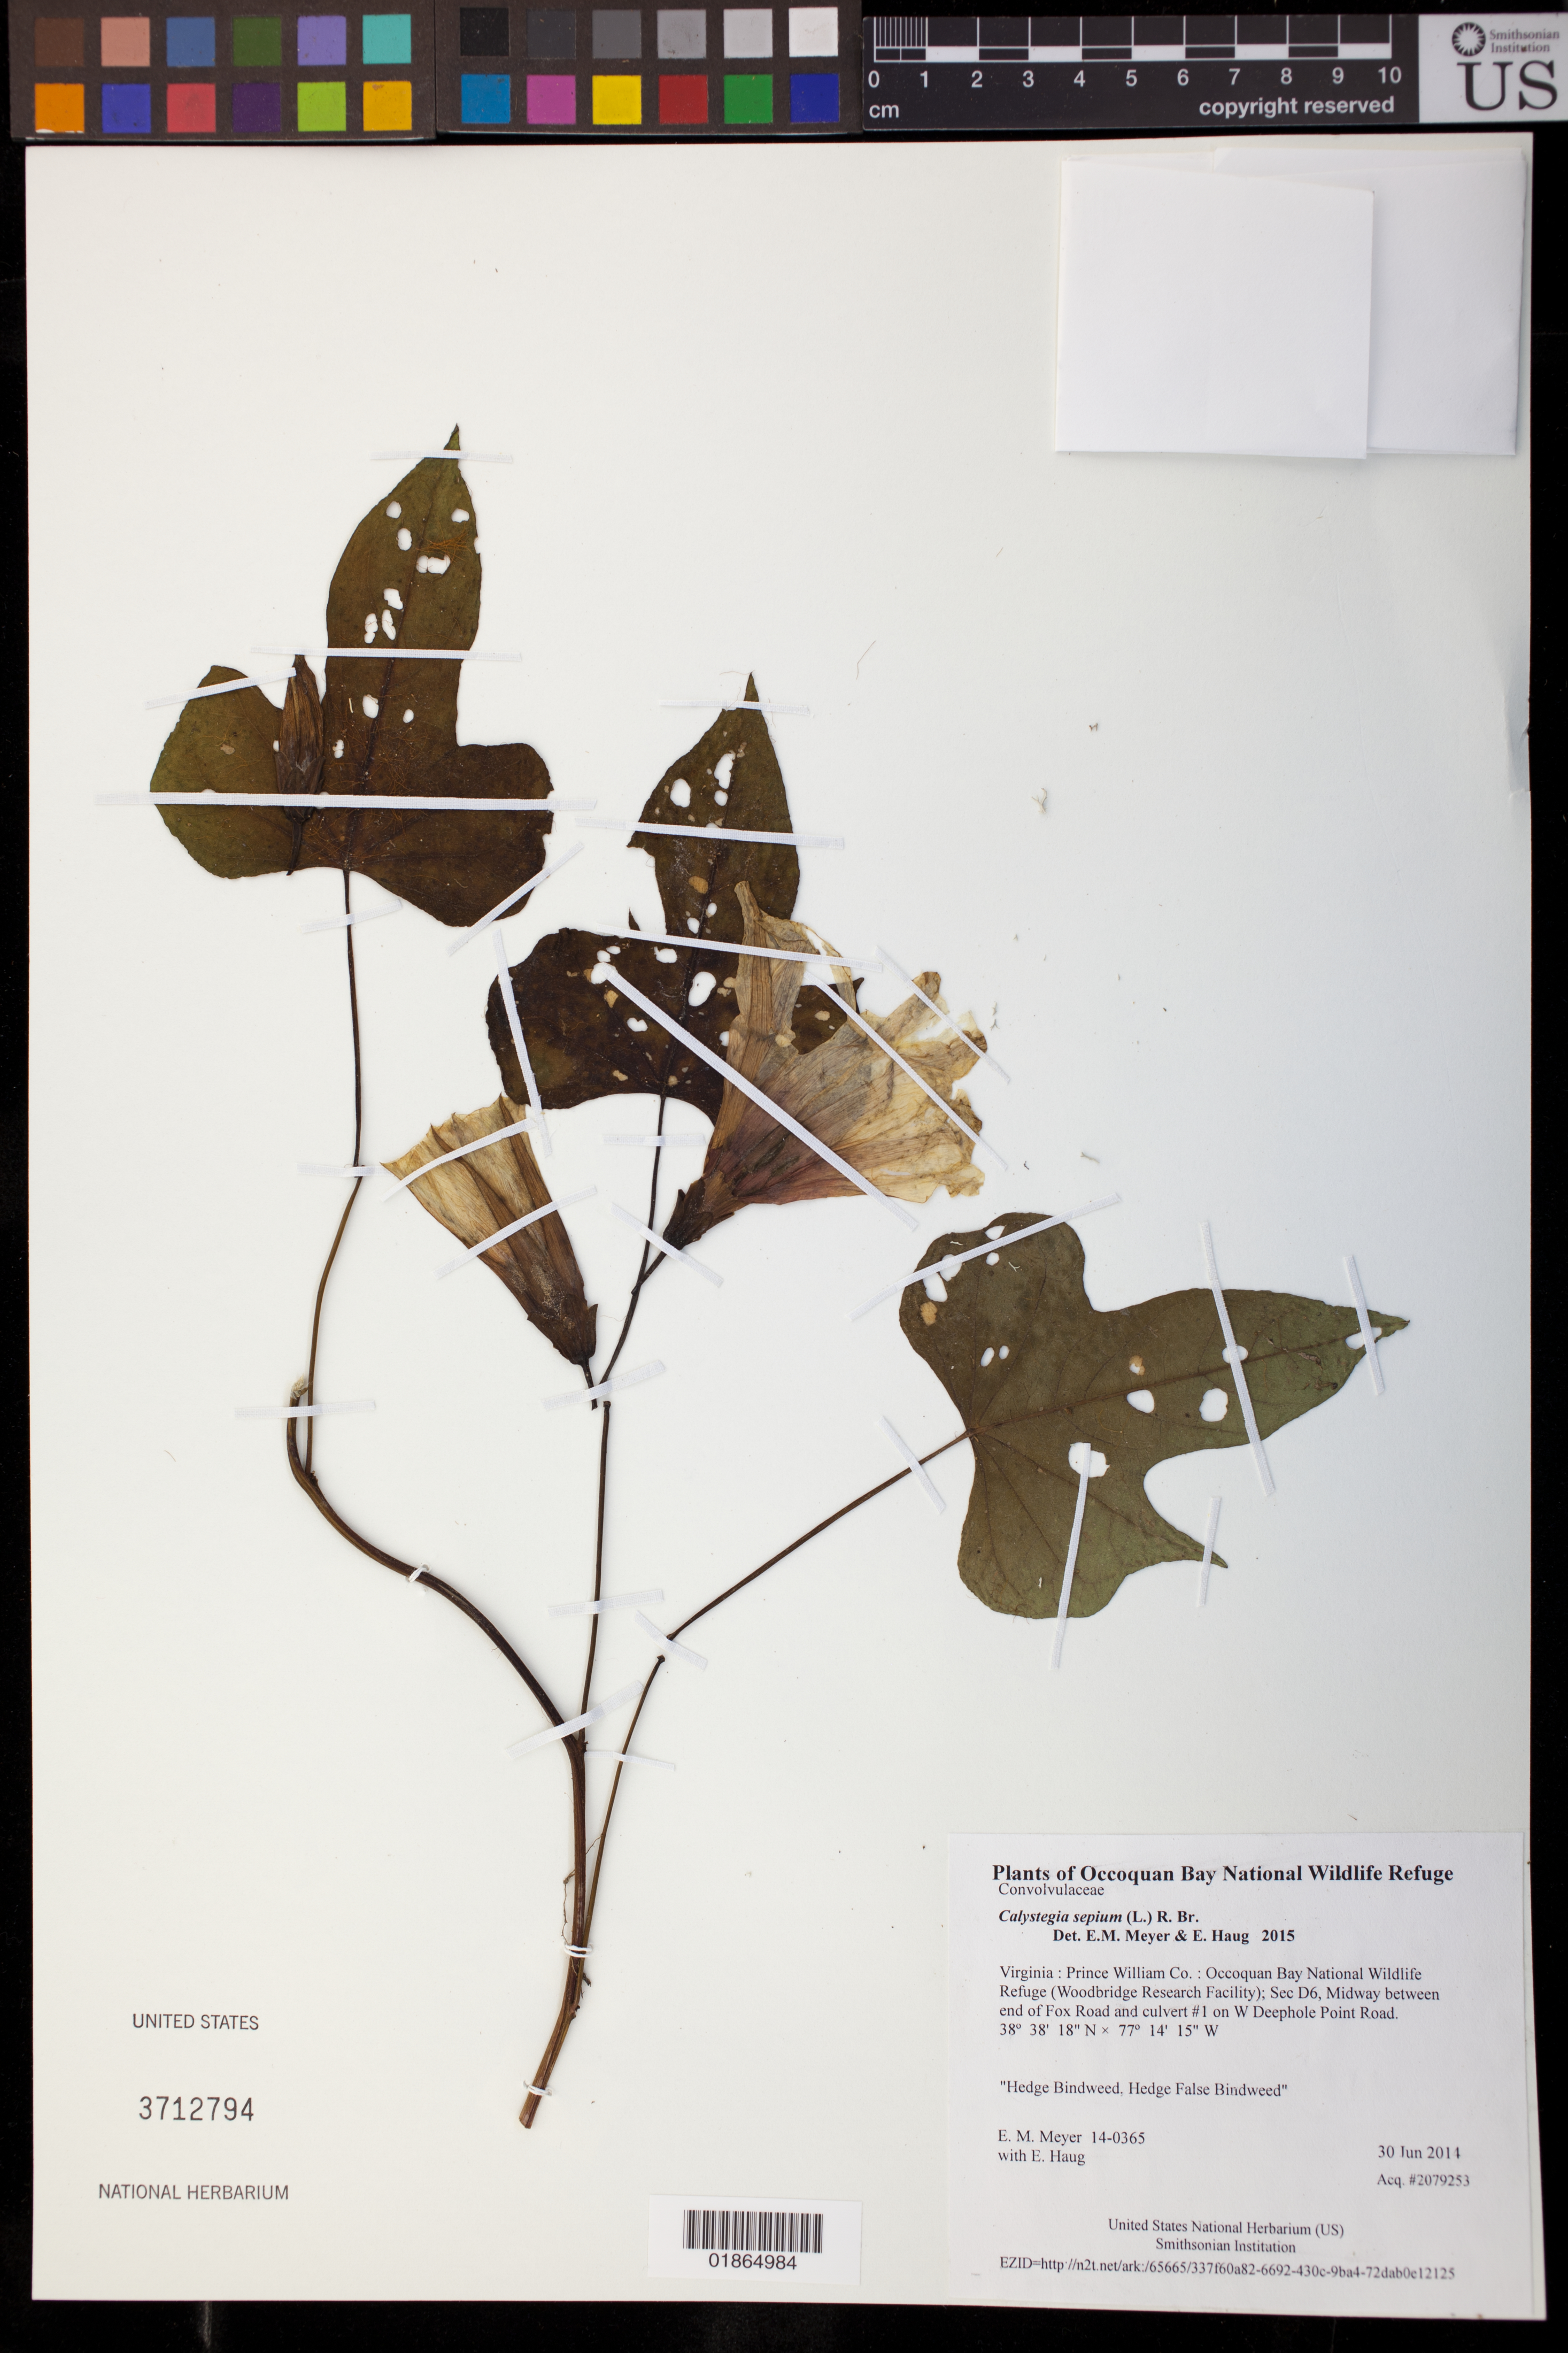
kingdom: Plantae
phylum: Tracheophyta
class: Magnoliopsida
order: Solanales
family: Convolvulaceae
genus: Calystegia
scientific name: Calystegia sepium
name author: (L.) R. Br.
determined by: Meyer, E. M.; Haug, E.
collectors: E. M. Meyer & E. Haug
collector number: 14-0365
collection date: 2014-06-30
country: United States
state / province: Virginia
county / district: Prince William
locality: Occoquan Bay National Wildlife Refuge (Woodbridge Research Facility); Sec D6, Midway between end of Fox Road and culvert #1 on W Deephole Point Road.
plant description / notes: Hedge Bindweed, Hedge False Bindweed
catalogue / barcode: US 3712794